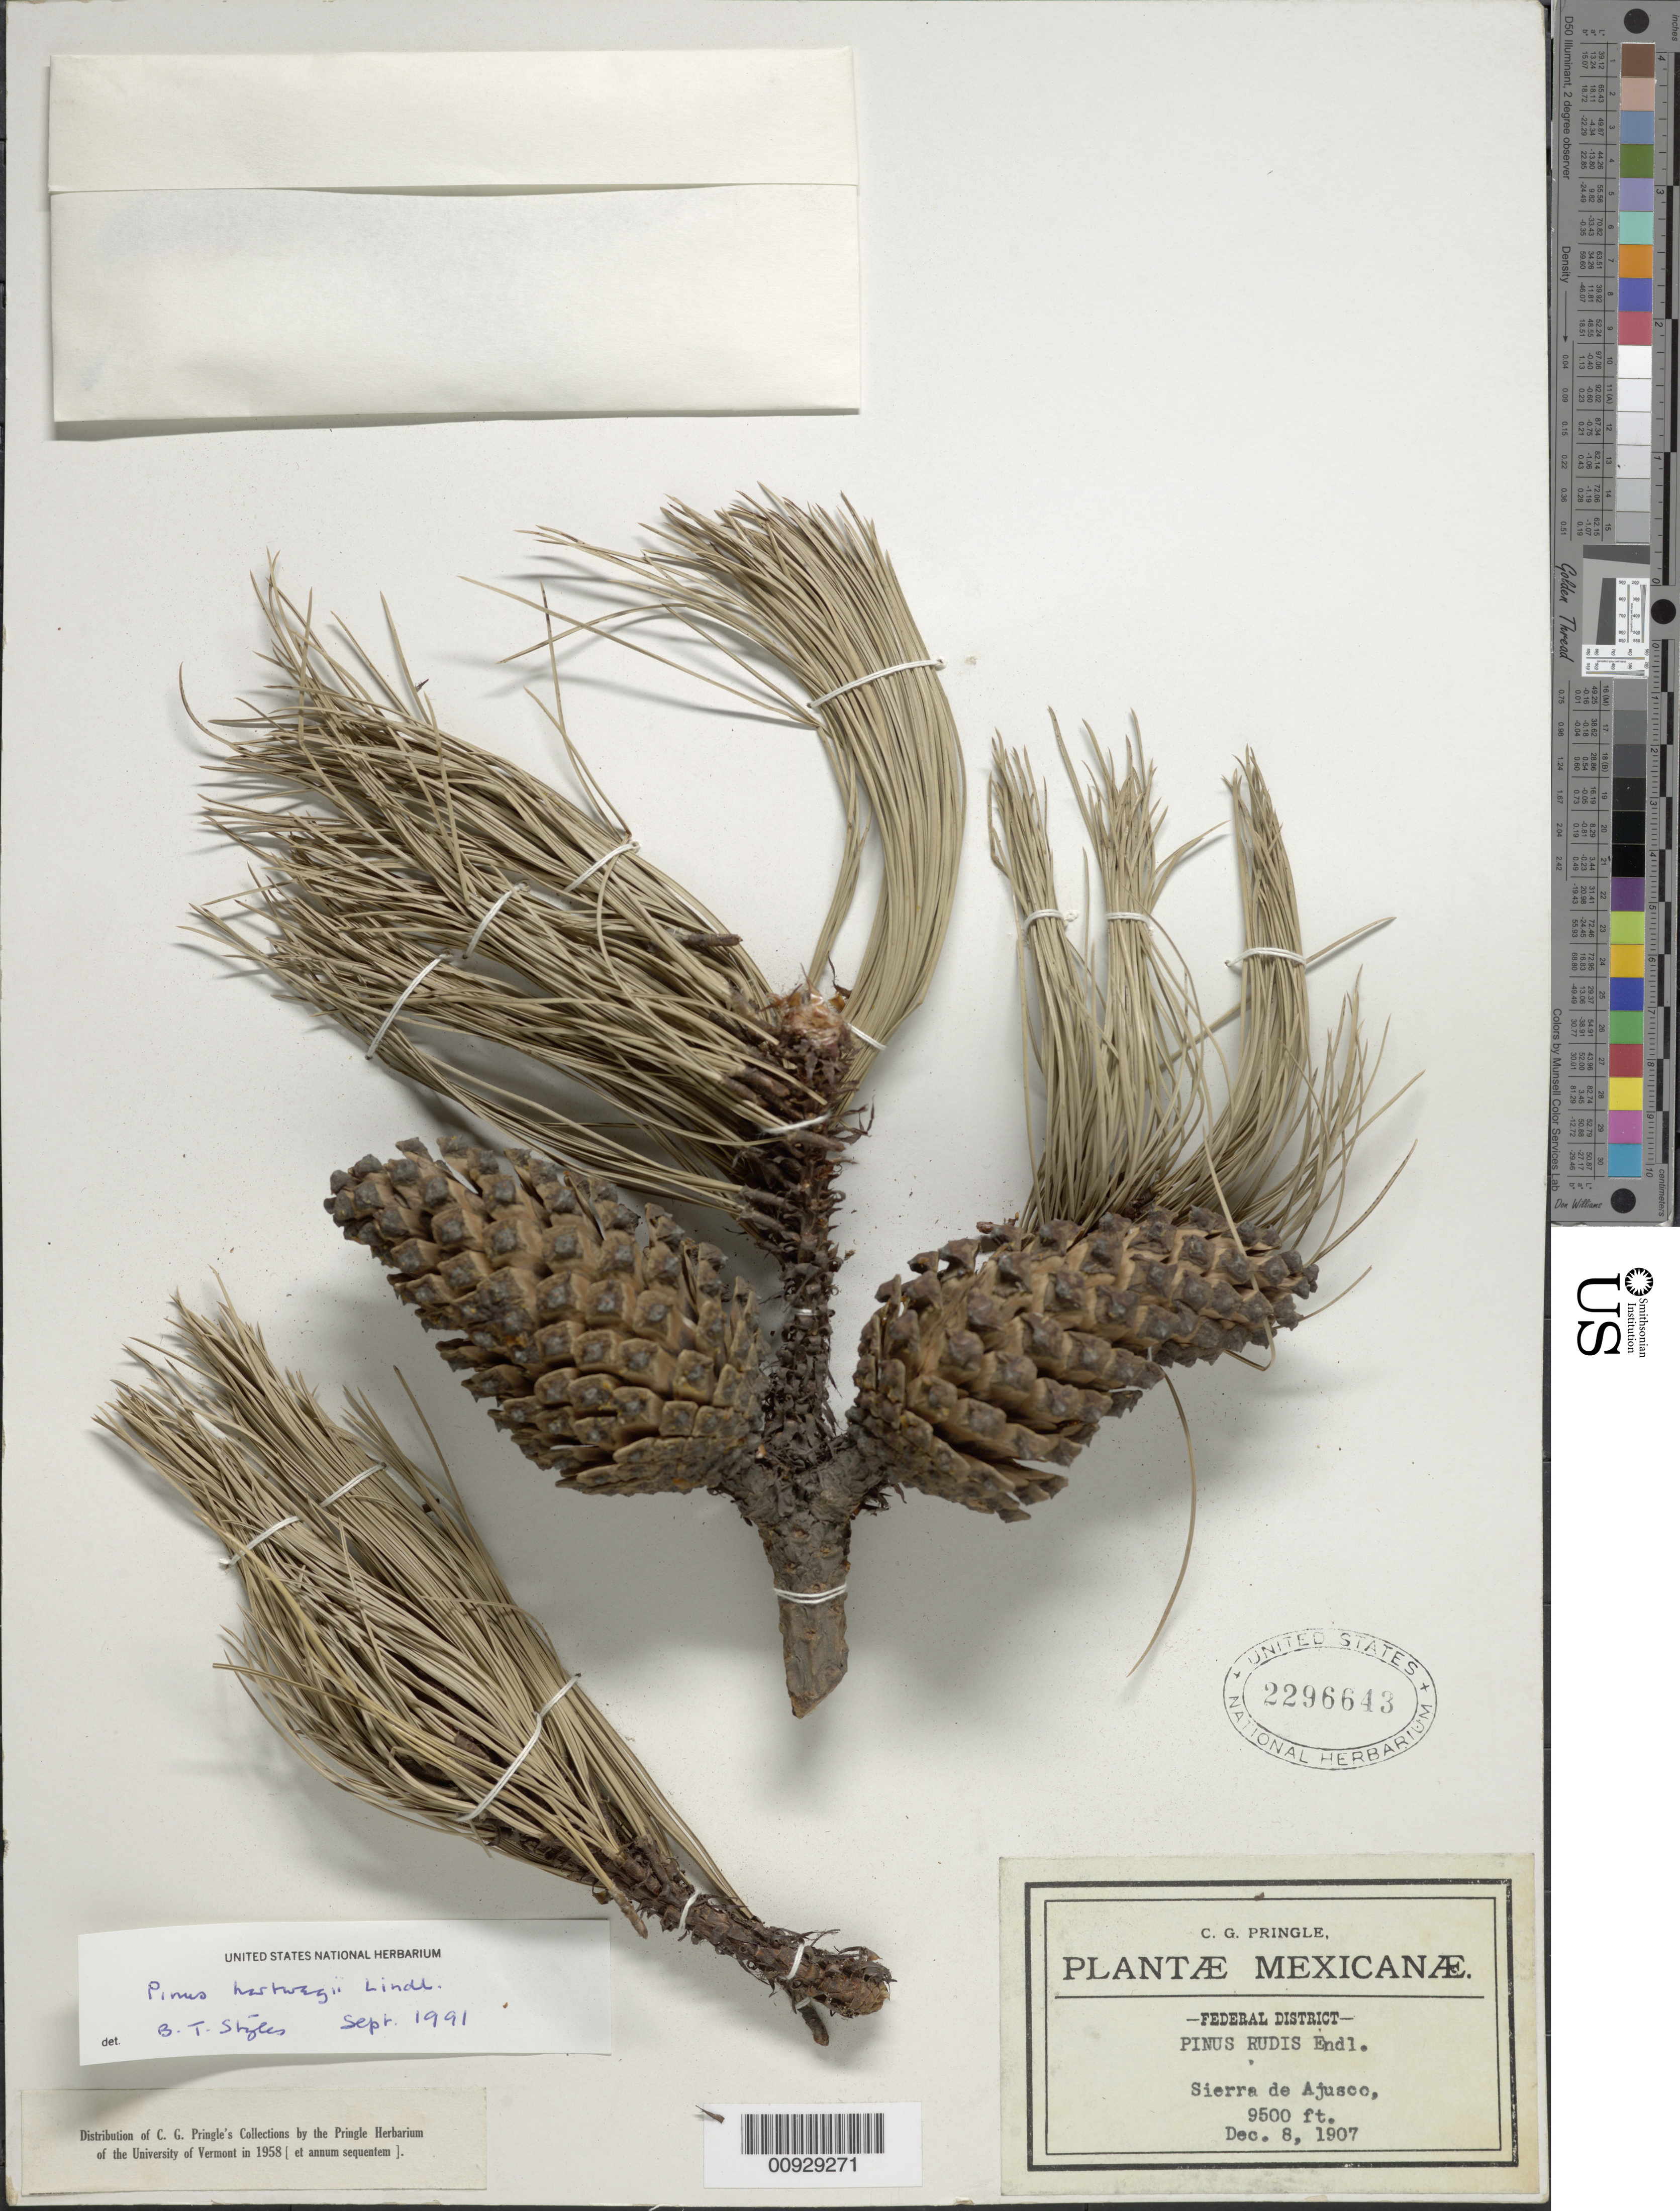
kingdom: Plantae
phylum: Tracheophyta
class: Pinopsida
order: Pinales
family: Pinaceae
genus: Pinus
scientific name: Pinus hartwegii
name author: Lindl.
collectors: C. G. Pringle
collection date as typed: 08 Dec 1907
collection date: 1907-12-08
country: Mexico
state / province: Distrito Federal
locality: Sierra de Ajusco.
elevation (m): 2896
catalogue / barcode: US 2296643